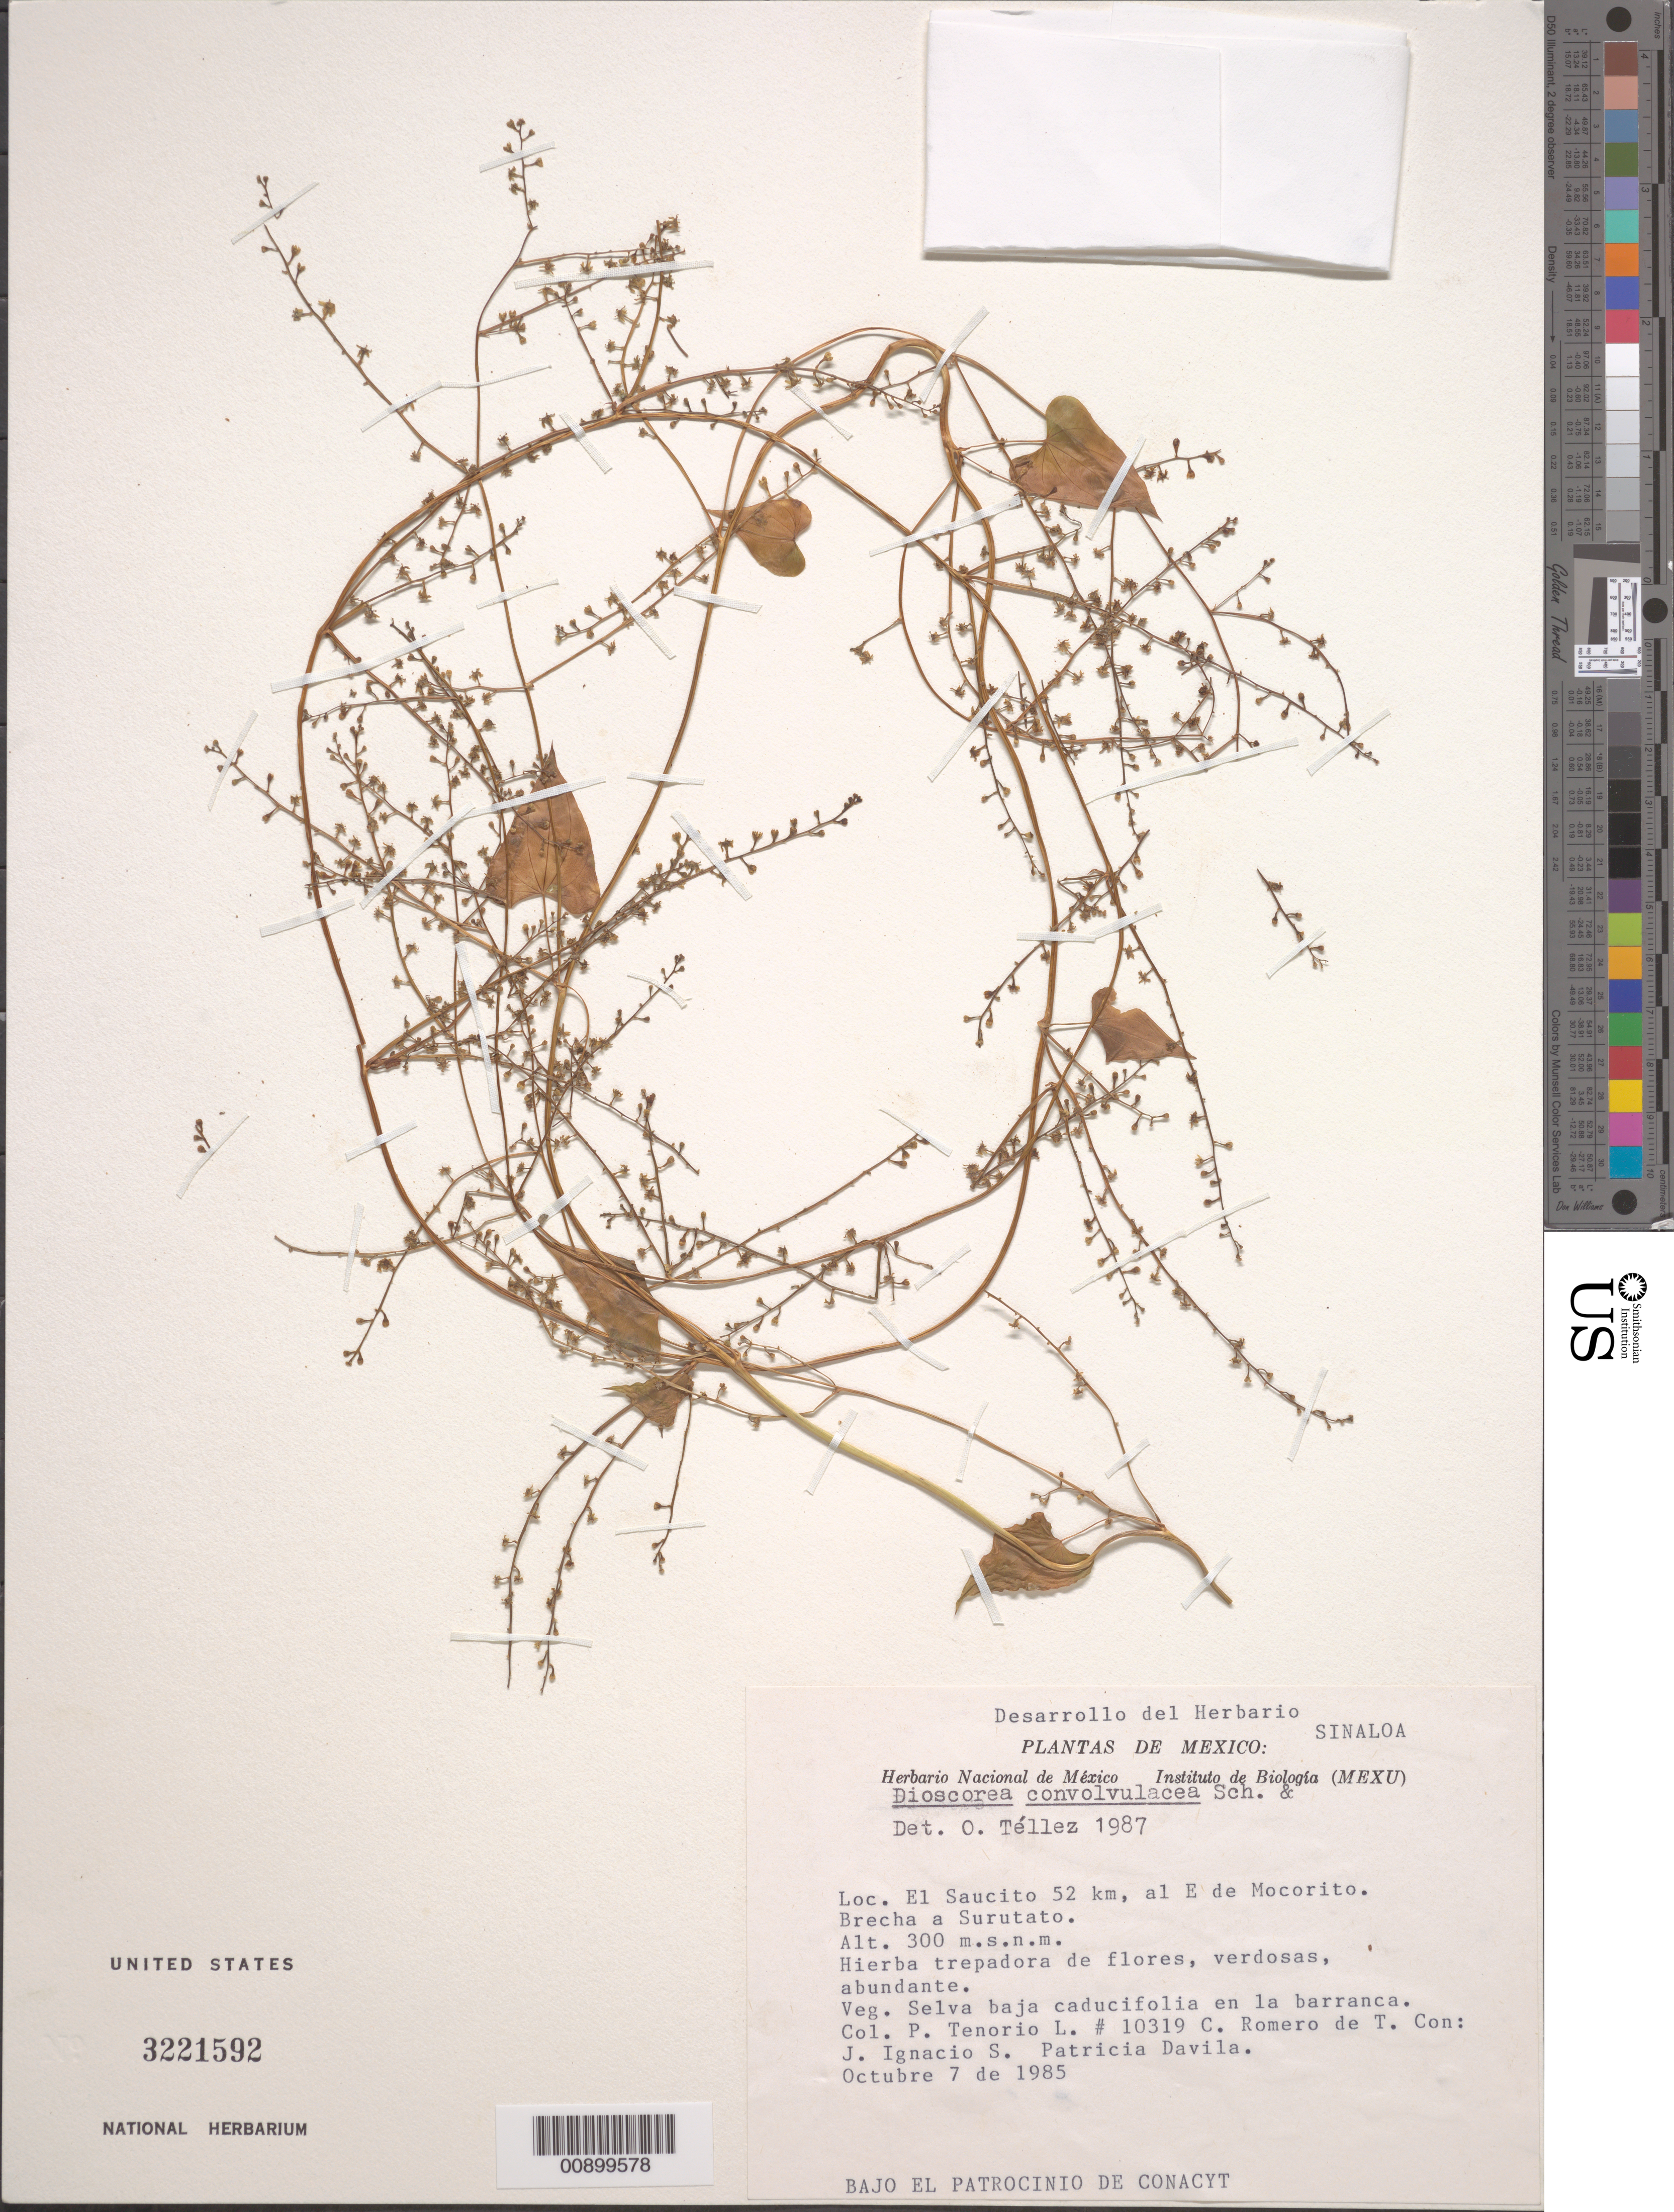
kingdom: Plantae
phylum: Tracheophyta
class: Liliopsida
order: Dioscoreales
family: Dioscoreaceae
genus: Dioscorea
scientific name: Dioscorea convolvulacea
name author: Schltdl. & Cham.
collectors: P. Tenorio L., C. Romero de T., Ignacio S., J. & P. Dávila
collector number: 10319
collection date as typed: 07 Oct 1985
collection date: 1985-10-07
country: Mexico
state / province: Sinaloa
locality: El Saucito 52 km., al E de Mocorito. Brecha a Surutato. Sinaloa.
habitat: Selva baja caducifolia en la barranca.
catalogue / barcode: US 3221592